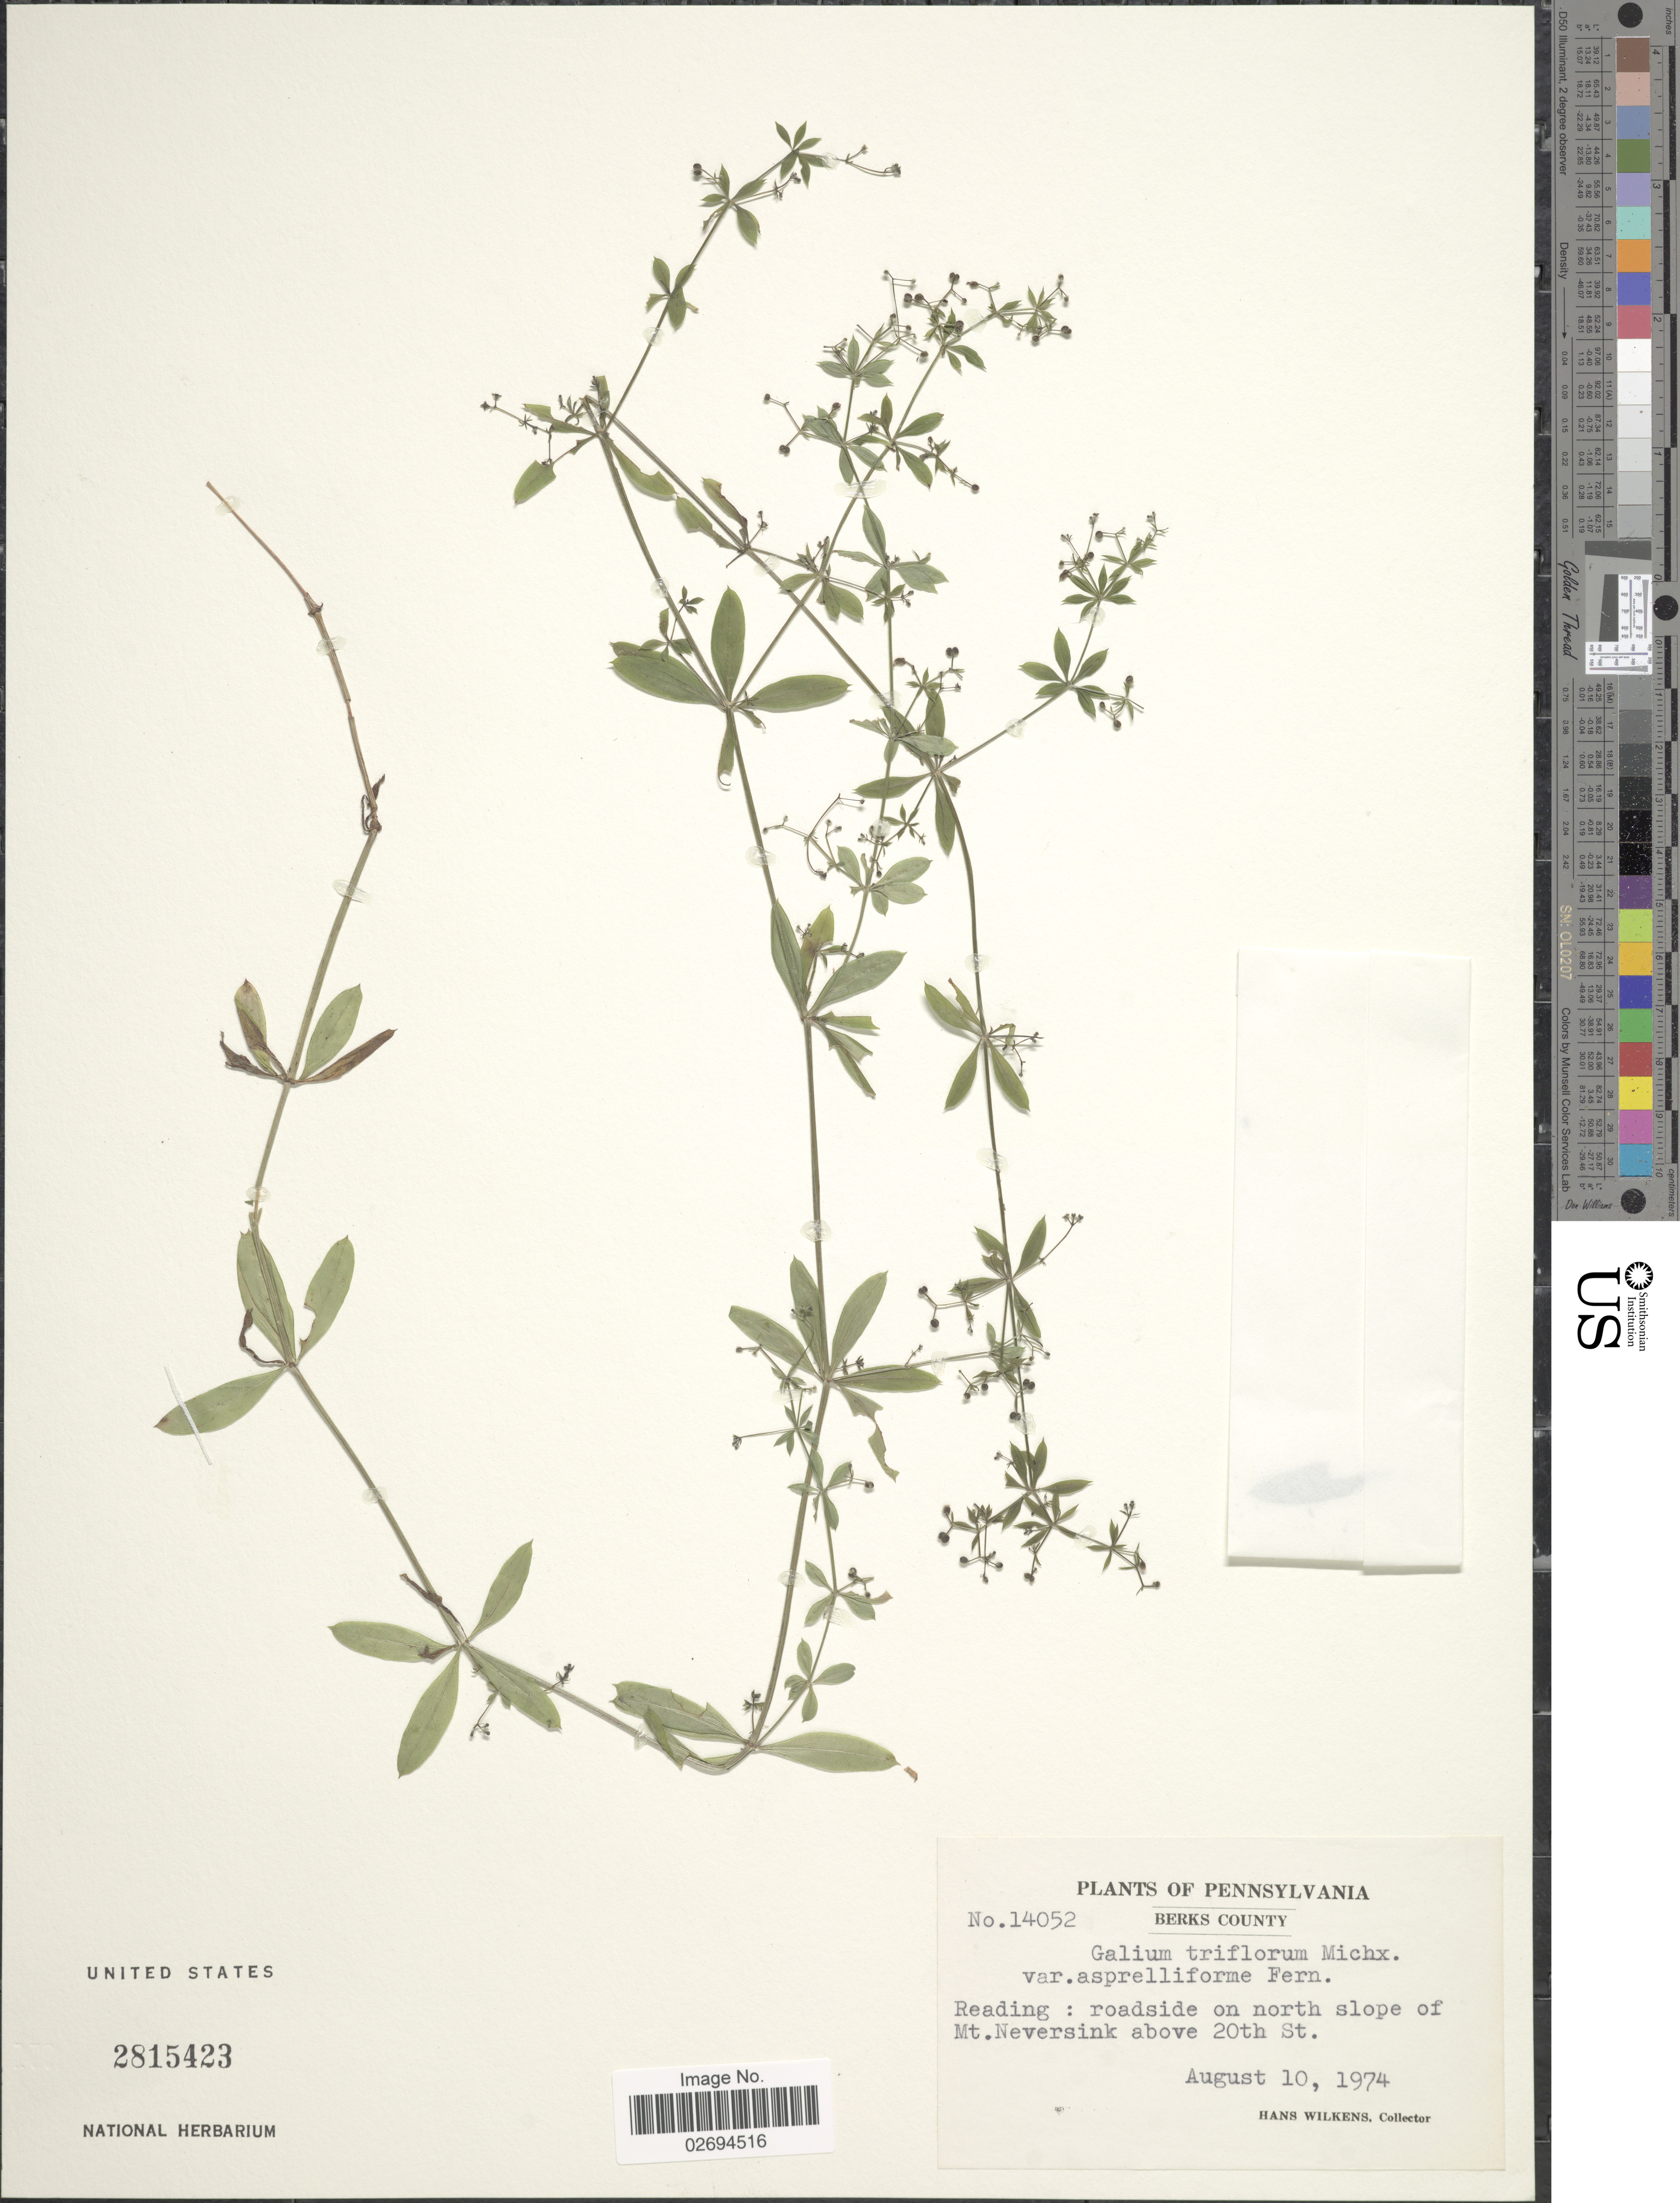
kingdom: Plantae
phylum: Tracheophyta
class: Magnoliopsida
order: Gentianales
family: Rubiaceae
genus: Galium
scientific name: Galium triflorum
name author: Michx.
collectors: H. Wilkens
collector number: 14052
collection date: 1974-08-10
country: United States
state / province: Pennsylvania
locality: Berks County. Reading: north slope of Mt. Neversink above 20th St.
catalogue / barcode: US 2815423